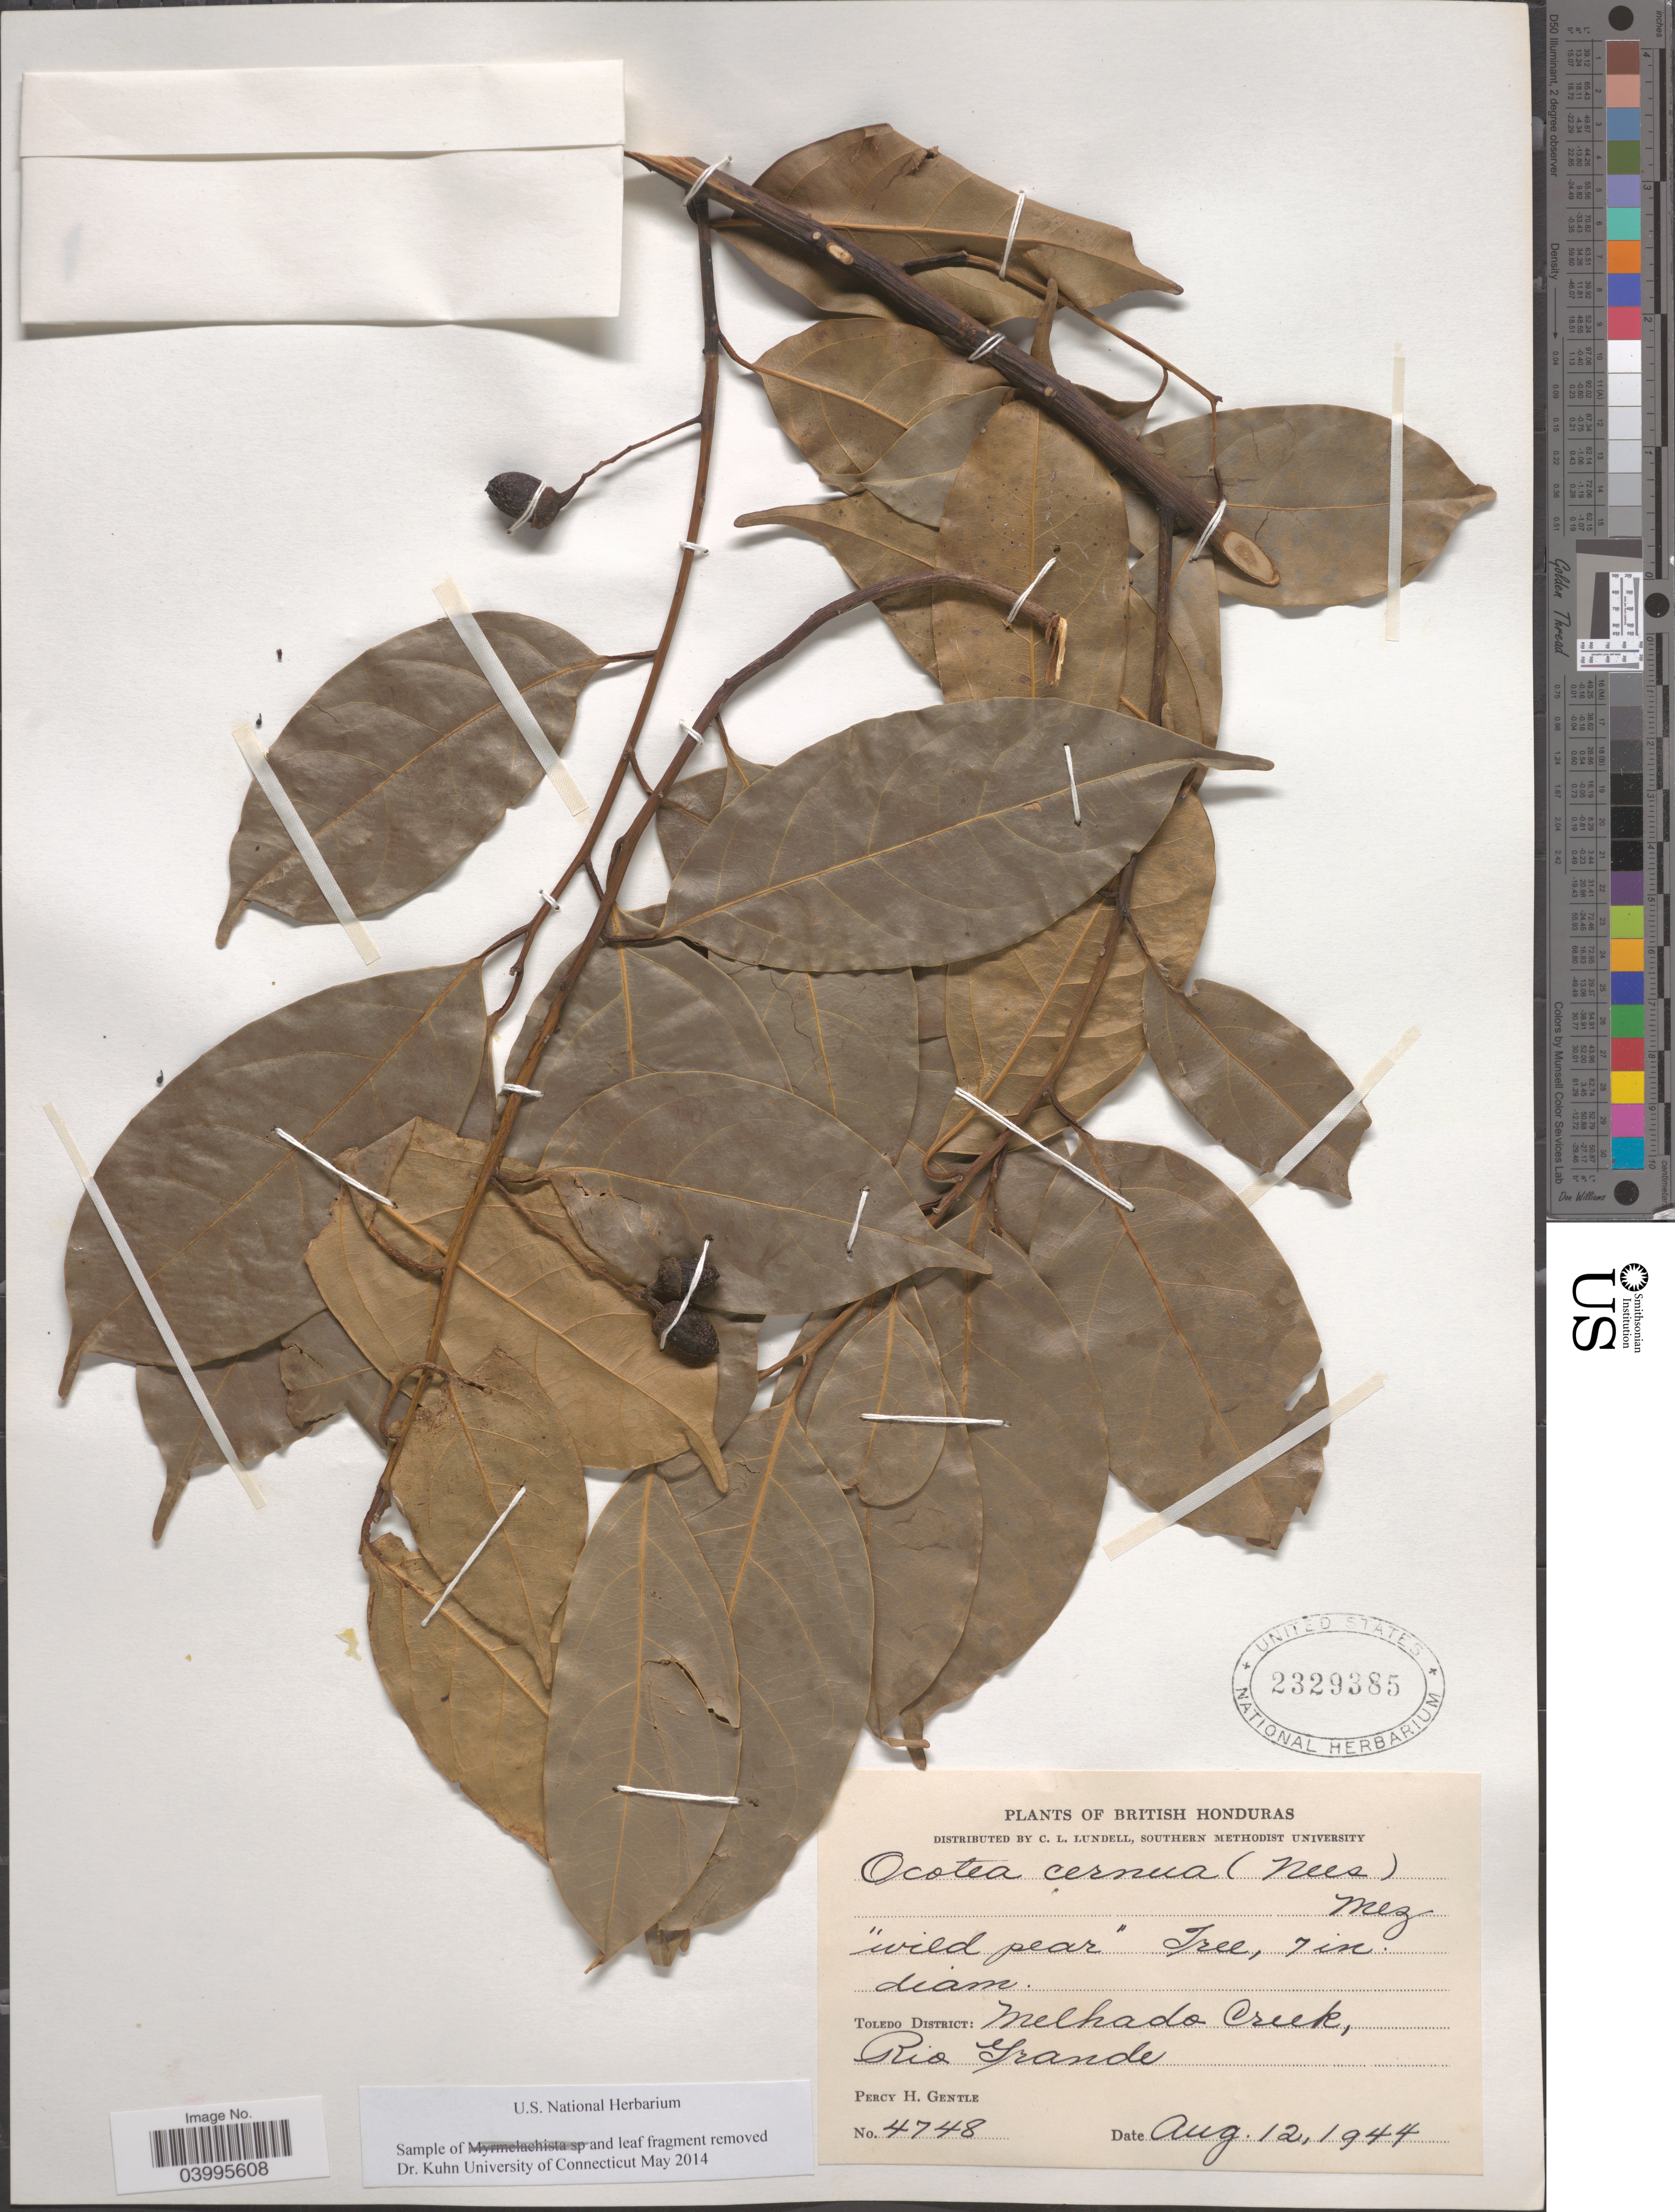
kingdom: Plantae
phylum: Tracheophyta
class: Magnoliopsida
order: Laurales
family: Lauraceae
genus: Ocotea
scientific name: Ocotea cernua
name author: (Nees) Mez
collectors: P. H. Gentle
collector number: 4748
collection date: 1944-08-12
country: Belize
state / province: Toledo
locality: British Honduras. Toledo District: Melhado Creek, Rio Grande.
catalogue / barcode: US 2329385